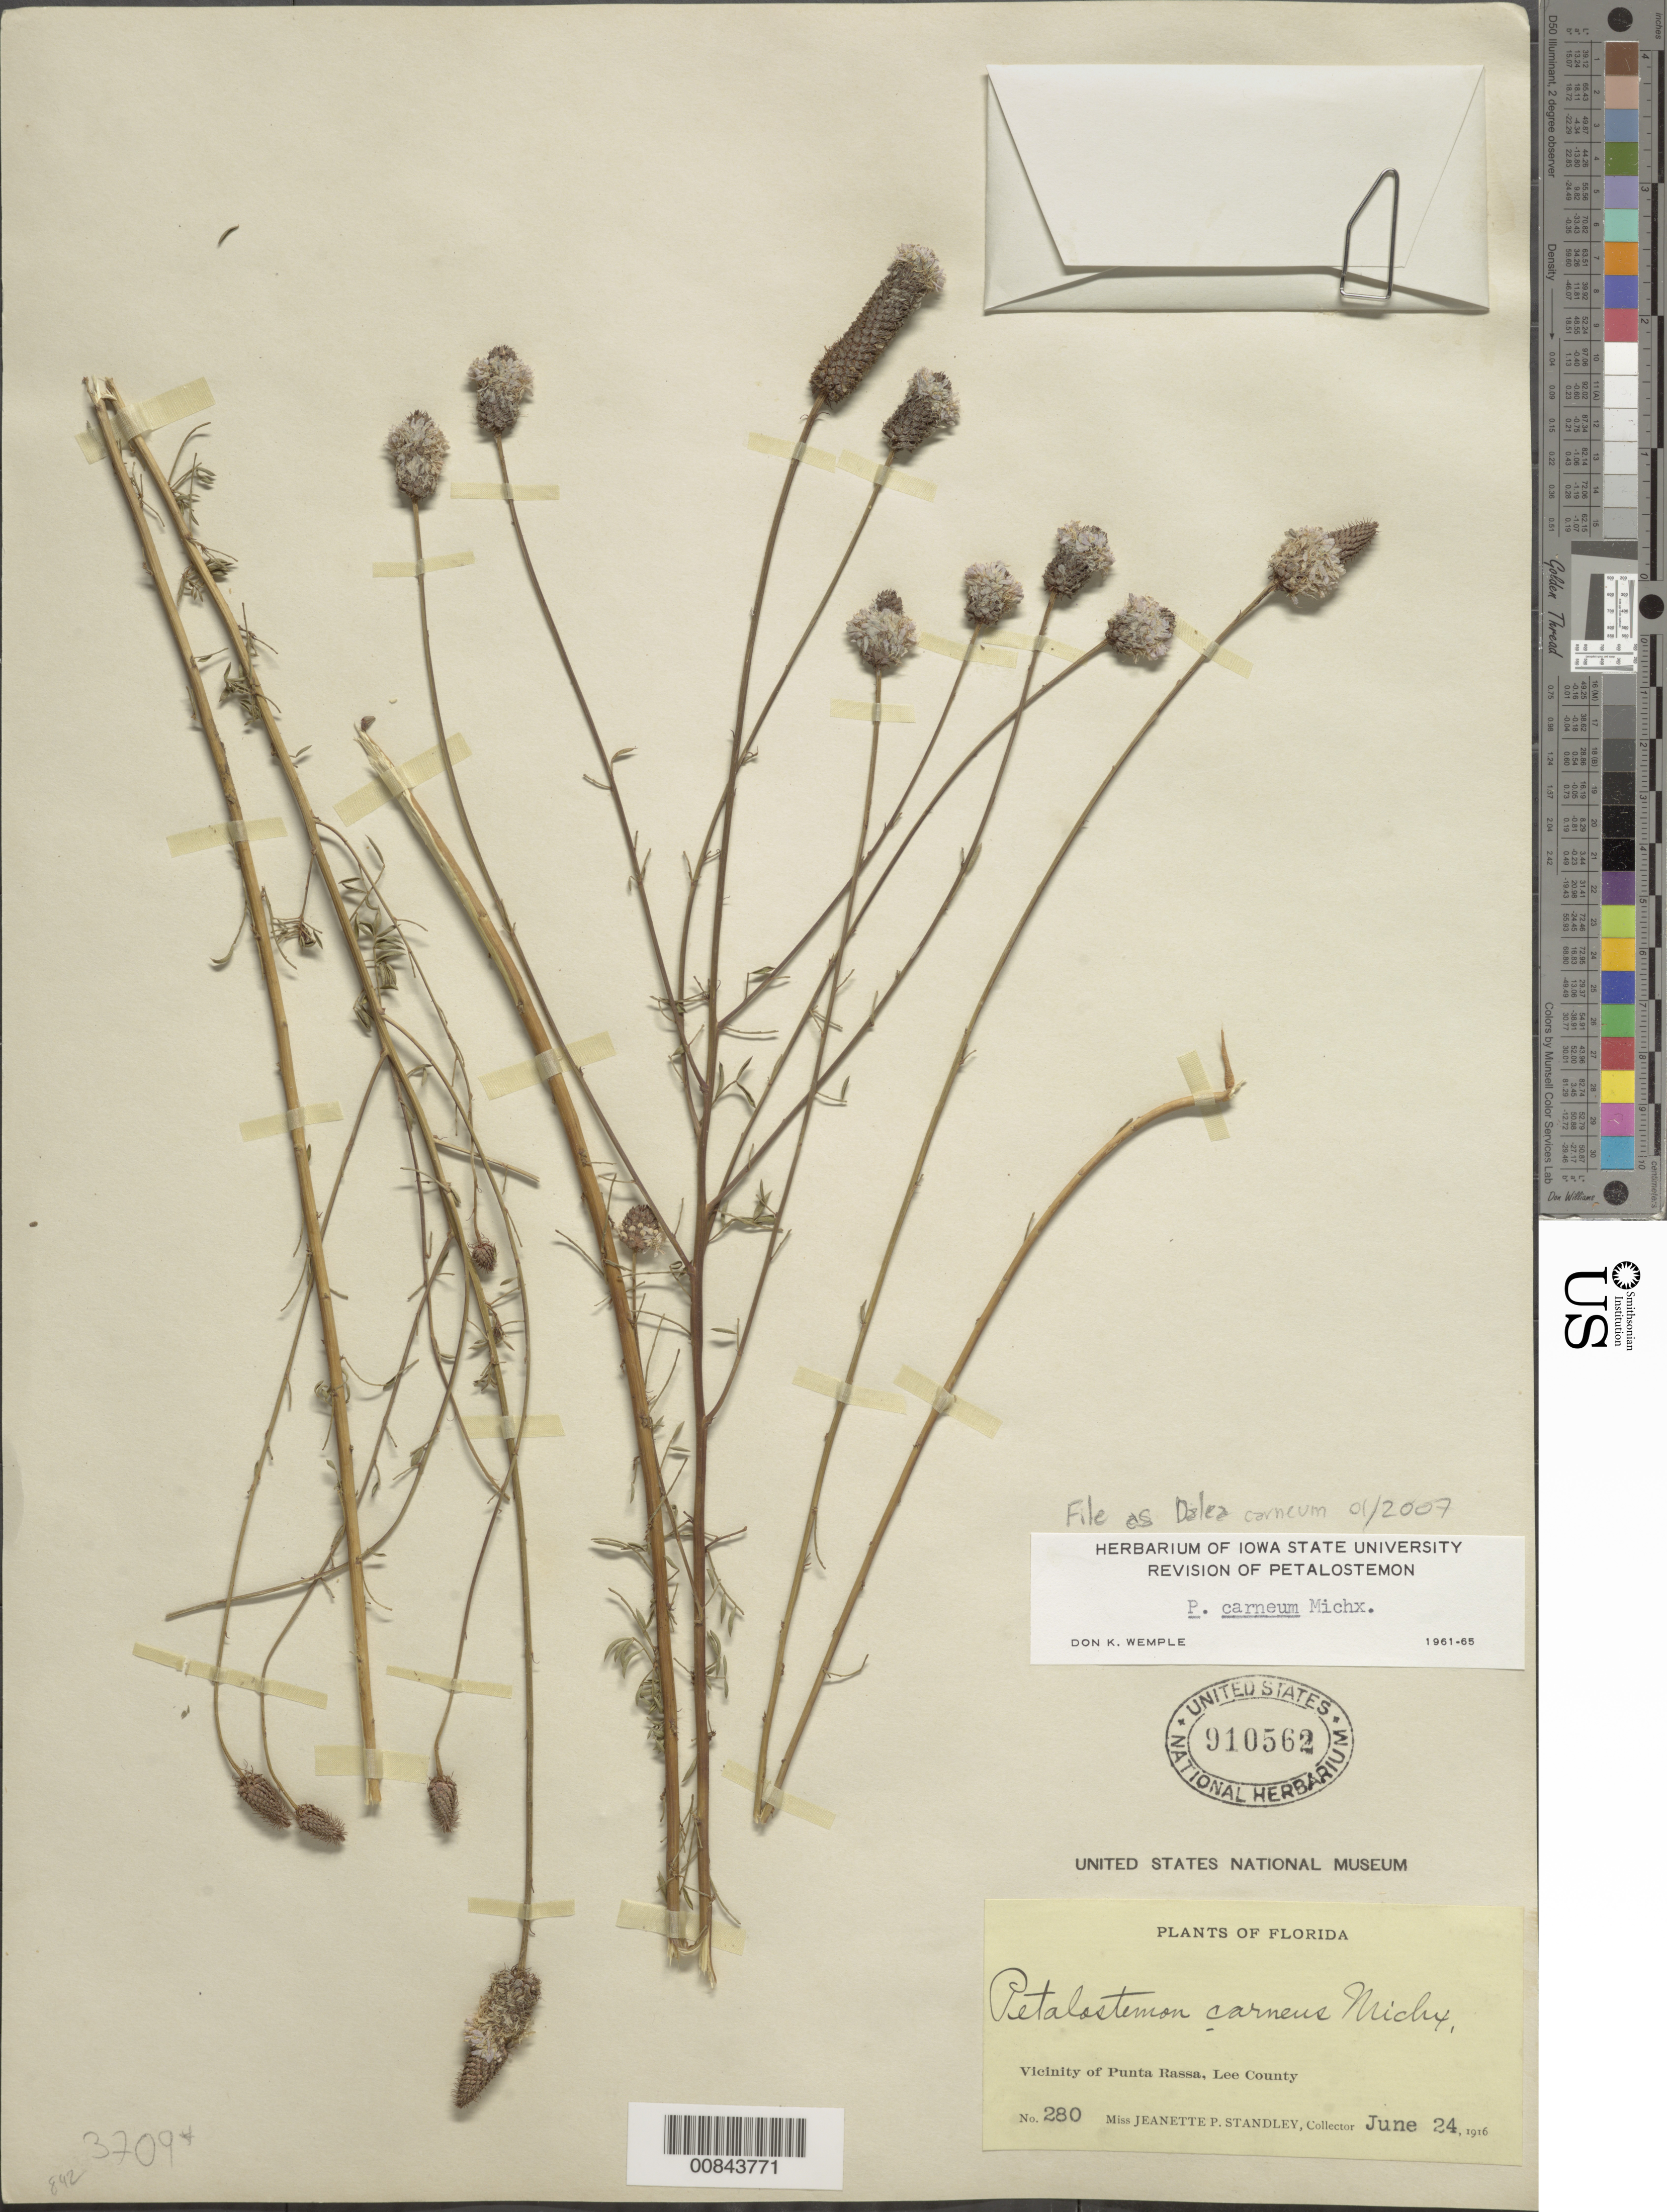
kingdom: Plantae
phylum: Tracheophyta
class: Magnoliopsida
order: Fabales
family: Fabaceae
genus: Dalea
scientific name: Dalea carnea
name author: (Michx.) Poir.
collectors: J. P. Standley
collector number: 280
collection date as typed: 24 Jun 1916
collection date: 1916-06-24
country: United States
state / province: Florida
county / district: Lee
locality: Vicinity of Punta Rassa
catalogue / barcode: US 910562